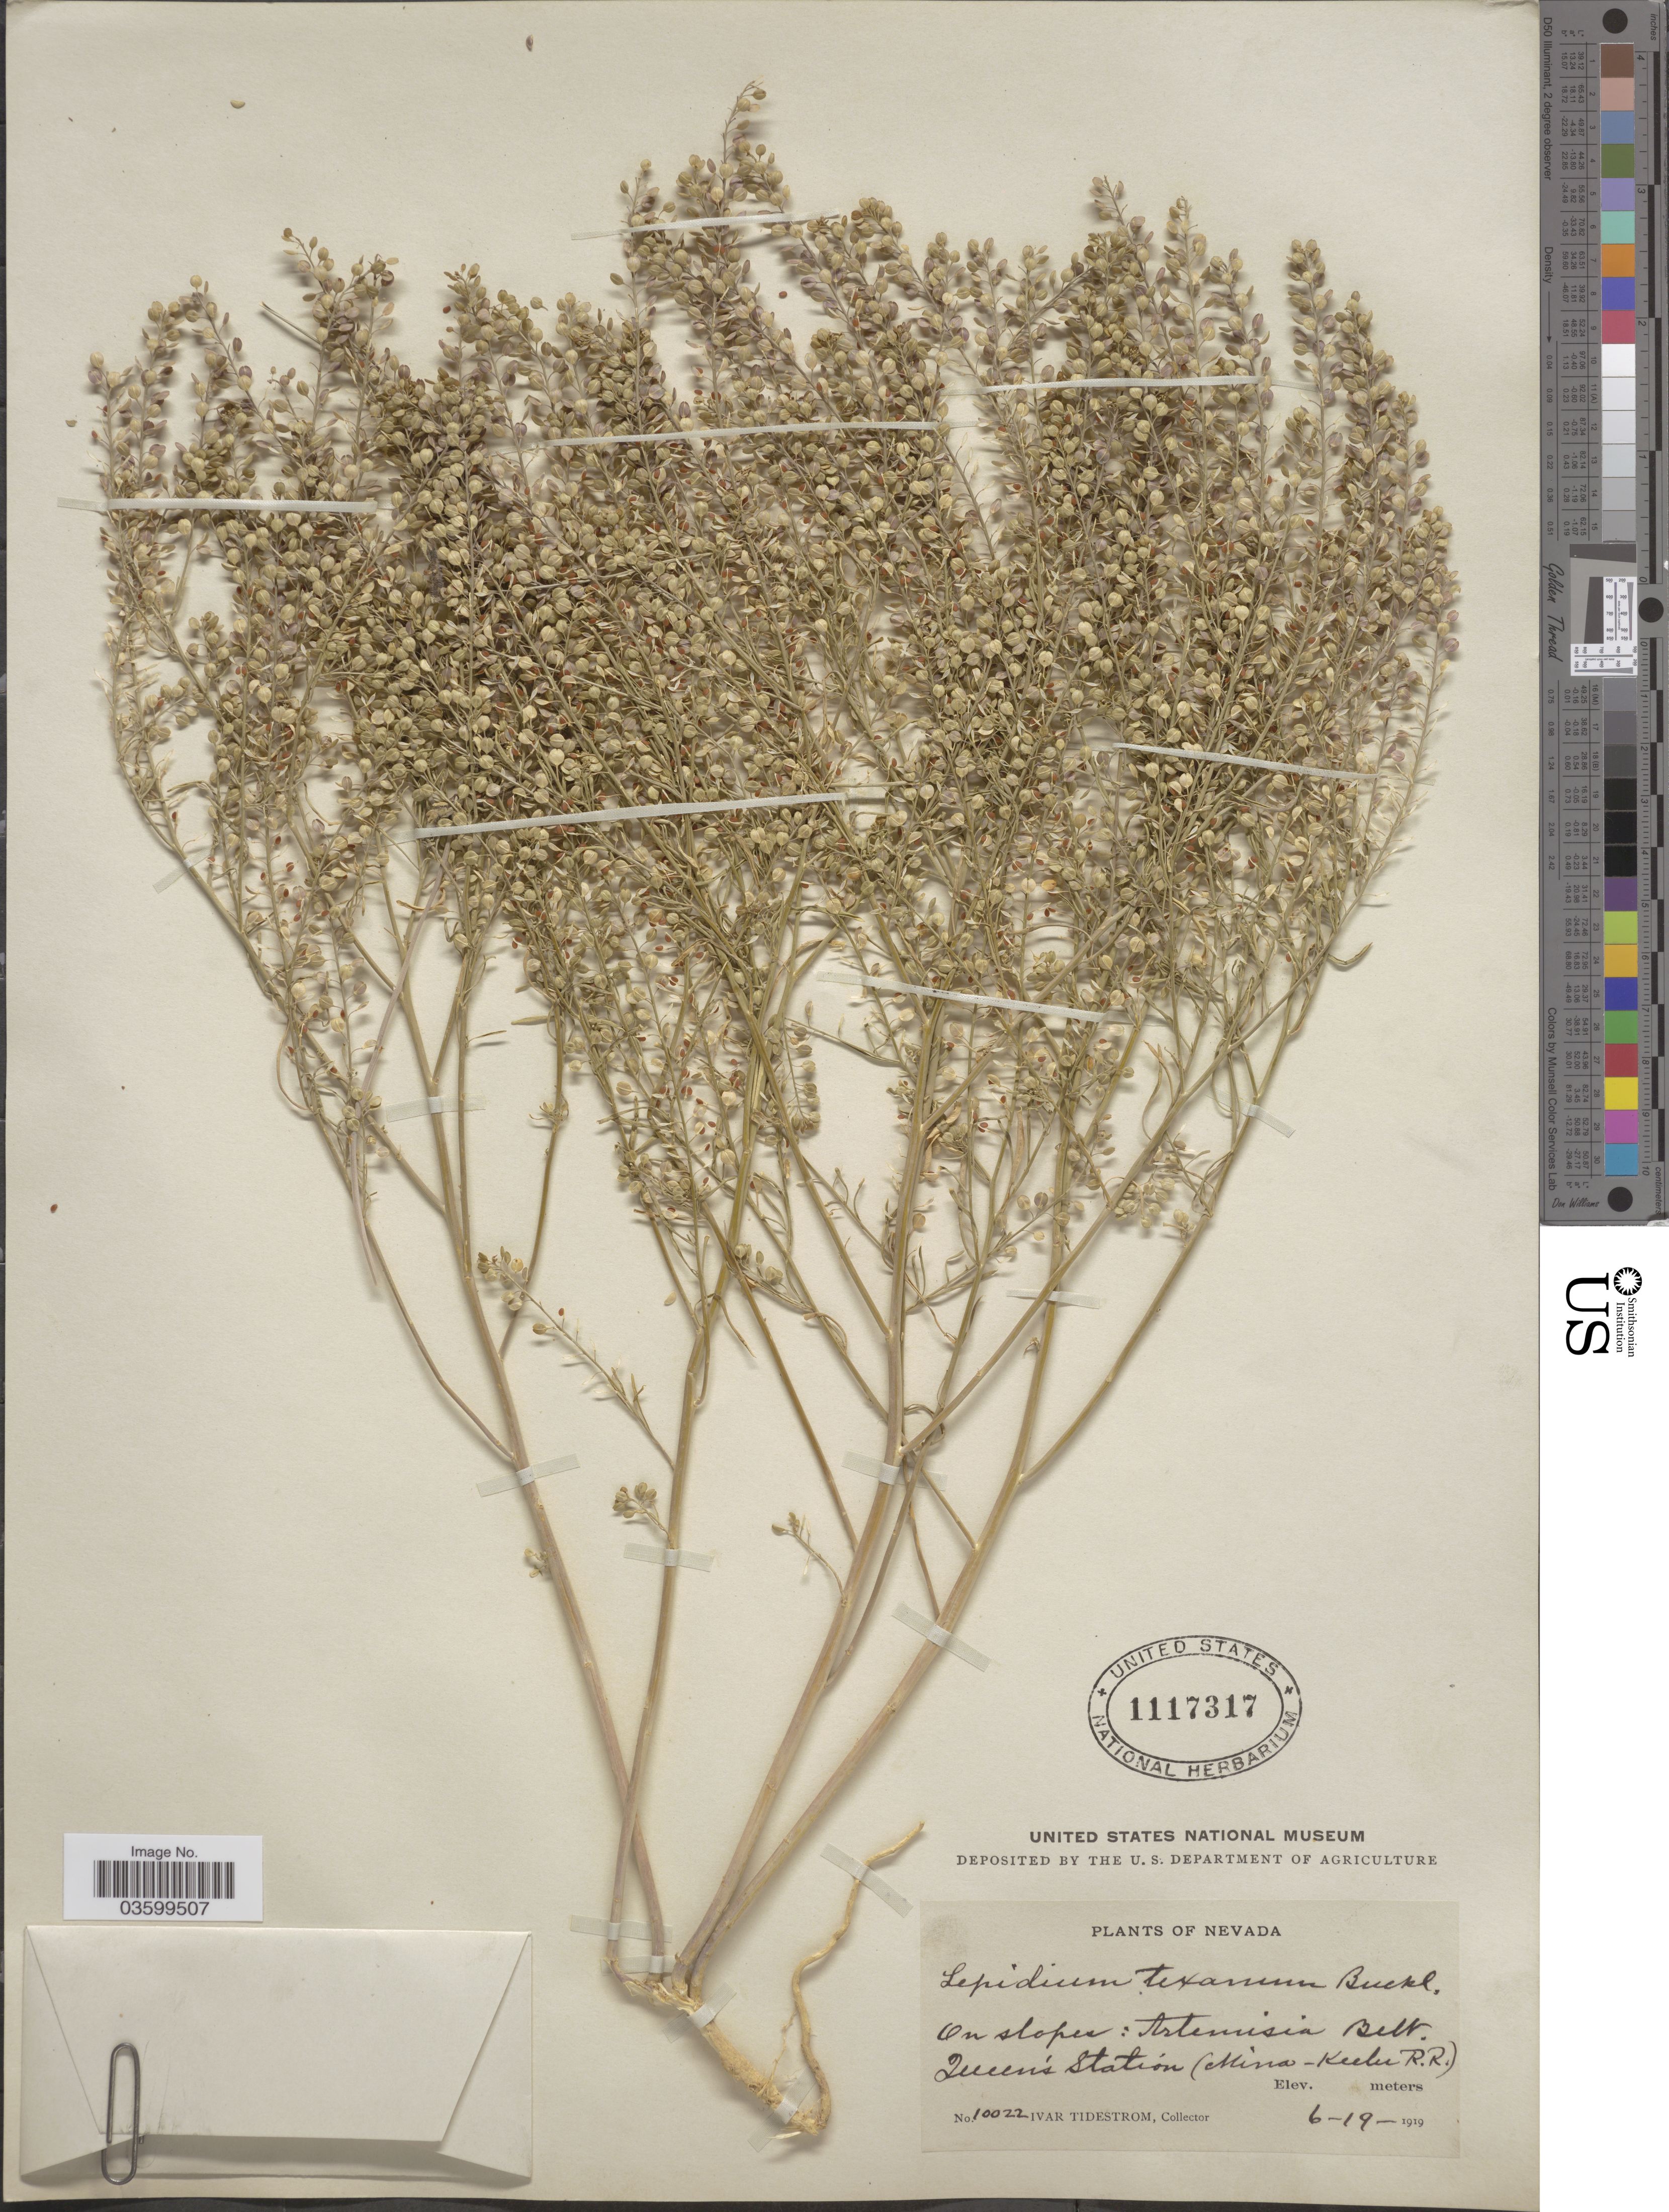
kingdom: Plantae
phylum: Tracheophyta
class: Magnoliopsida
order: Brassicales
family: Brassicaceae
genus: Lepidium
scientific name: Lepidium virginicum var. medium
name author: (Greene) C.L. Hitchc.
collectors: I. F. Tidestrom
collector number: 10022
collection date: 1919-06-19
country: United States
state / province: Nevada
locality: On slopes: Artemisia Belt. Queen's Station (Mina-Keeler R. R.).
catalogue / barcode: US 1117317